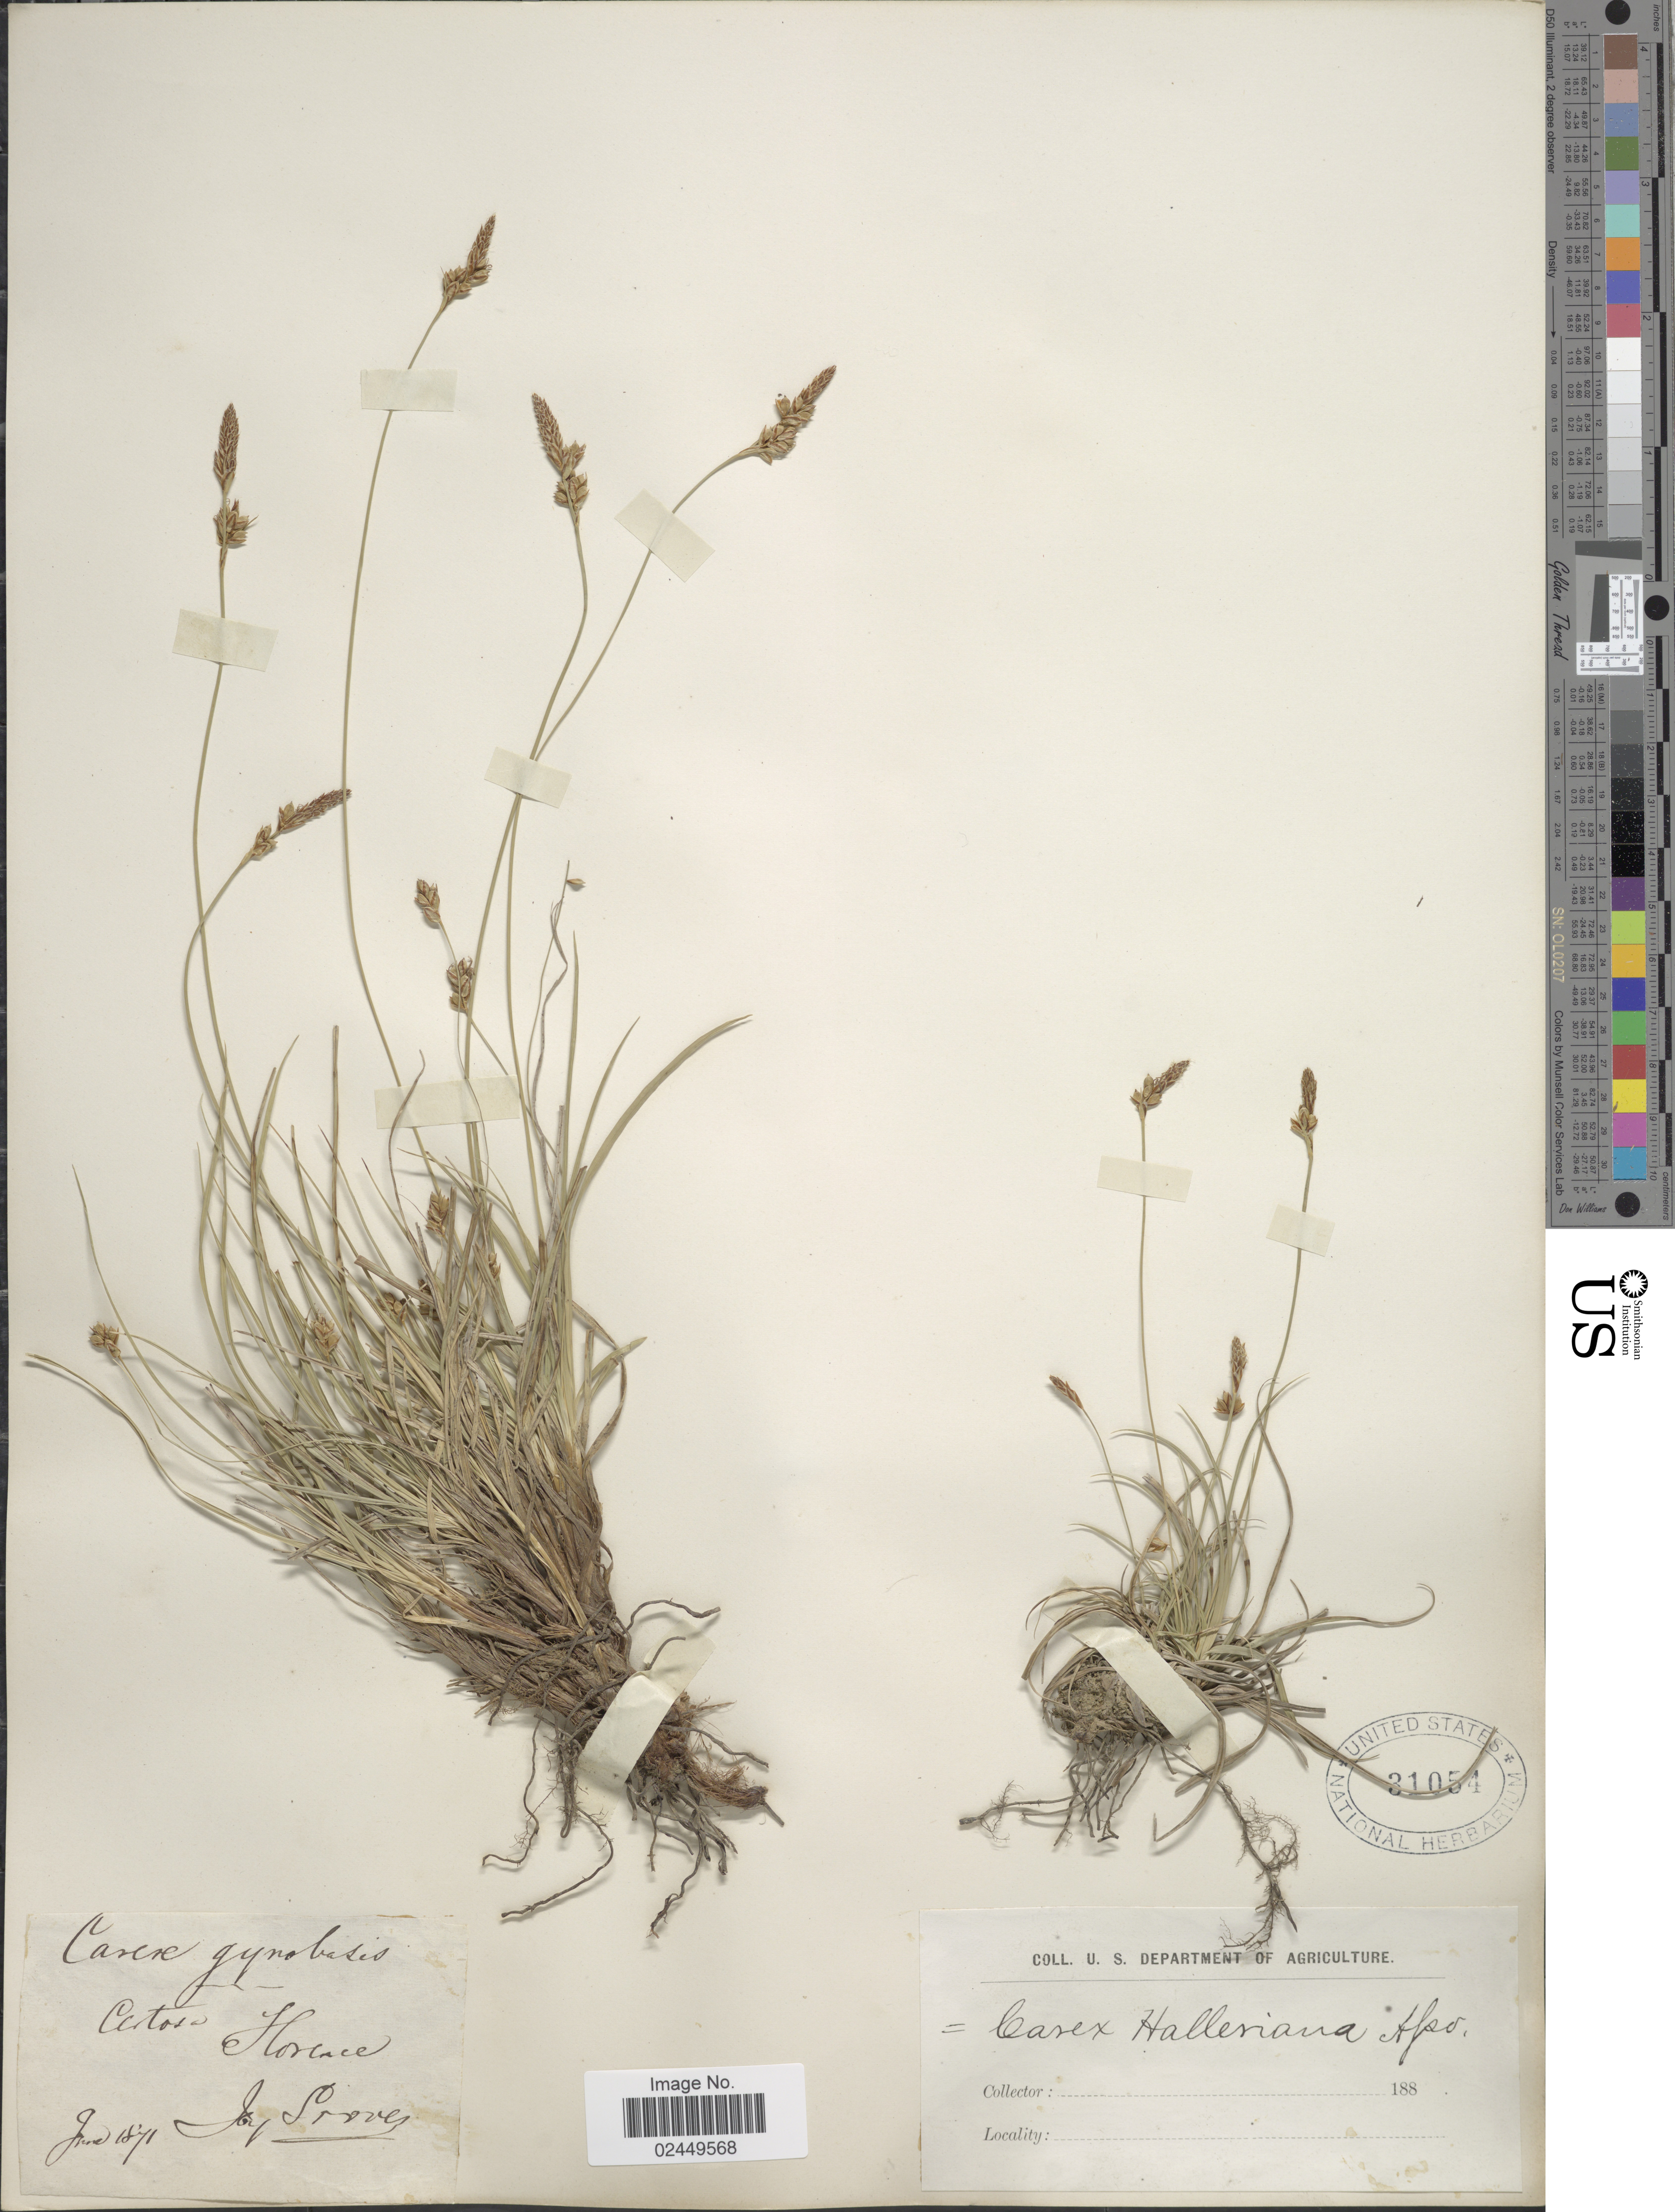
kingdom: Plantae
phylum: Tracheophyta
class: Liliopsida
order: Poales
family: Cyperaceae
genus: Carex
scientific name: Carex halleriana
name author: Asso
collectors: J. Groves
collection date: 1871-06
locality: Certos Hor [illegible text]ace. [interpreted]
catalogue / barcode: US 31054